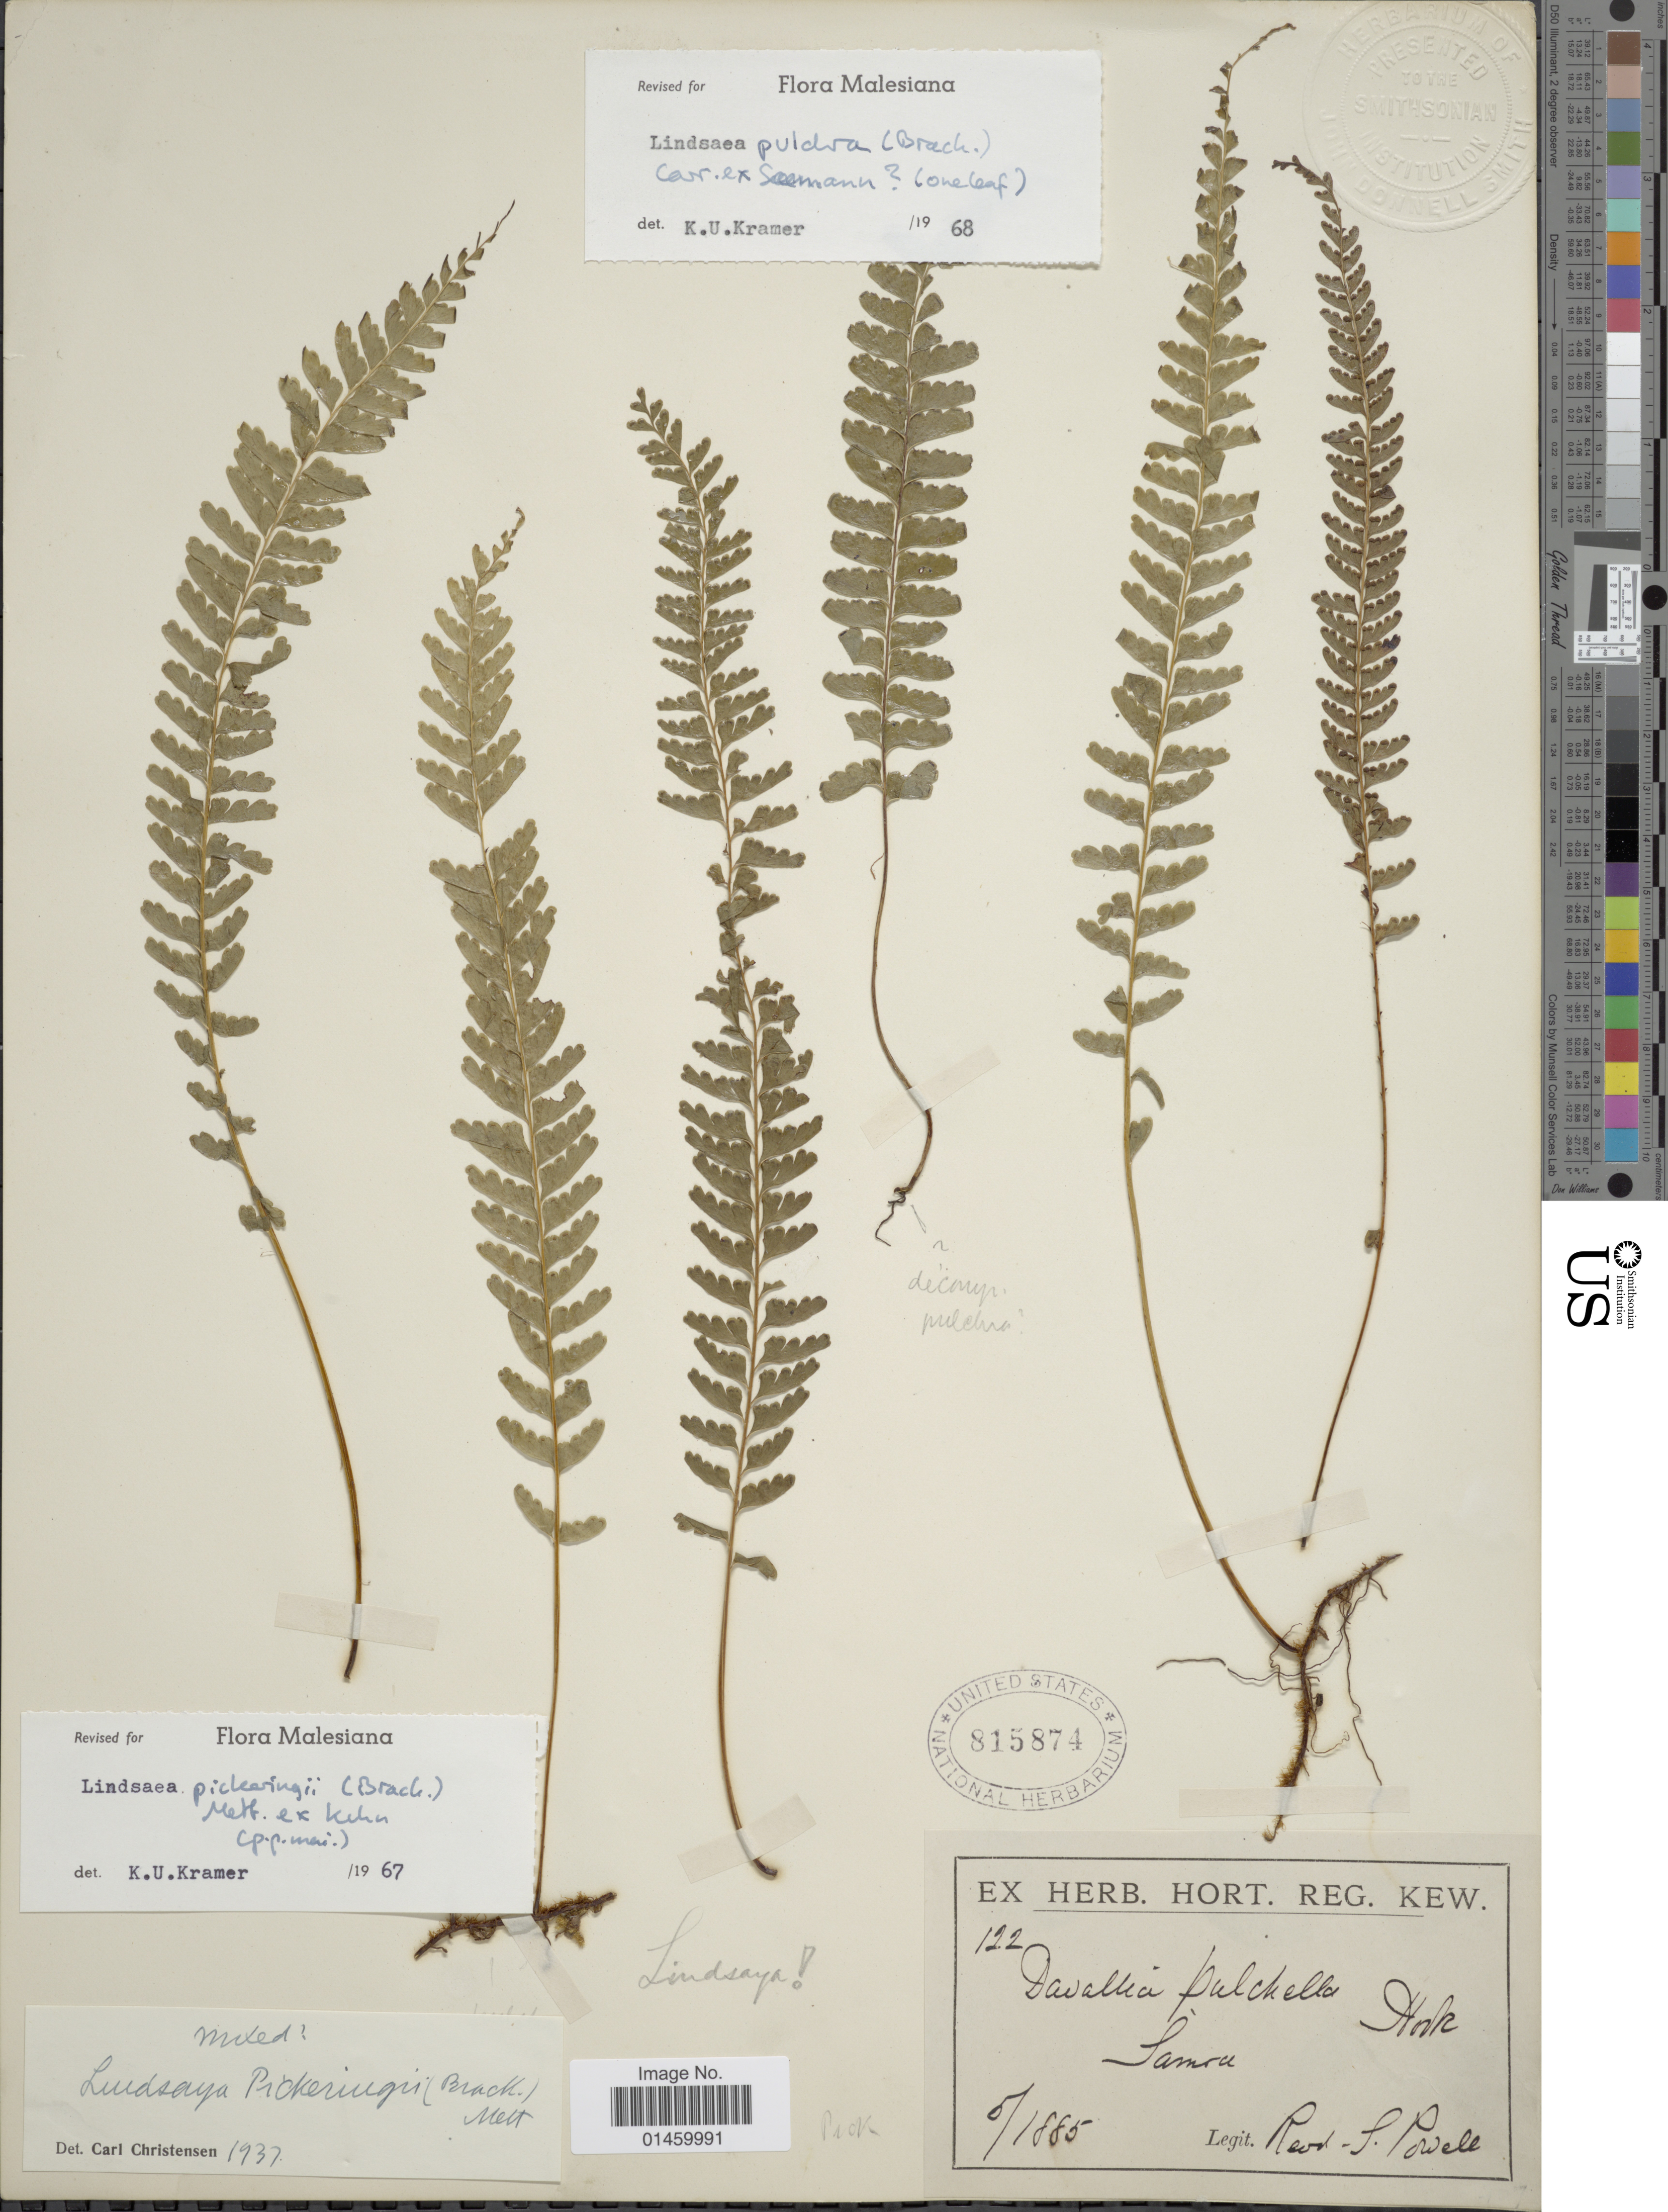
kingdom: Plantae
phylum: Tracheophyta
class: Polypodiopsida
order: Polypodiales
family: Lindsaeaceae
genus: Lindsaea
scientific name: Lindsaea pickeringii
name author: (Brack.) Mett.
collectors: S. Powell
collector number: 122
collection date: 1885-05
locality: Samru. [interpreted]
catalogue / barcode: US 815874